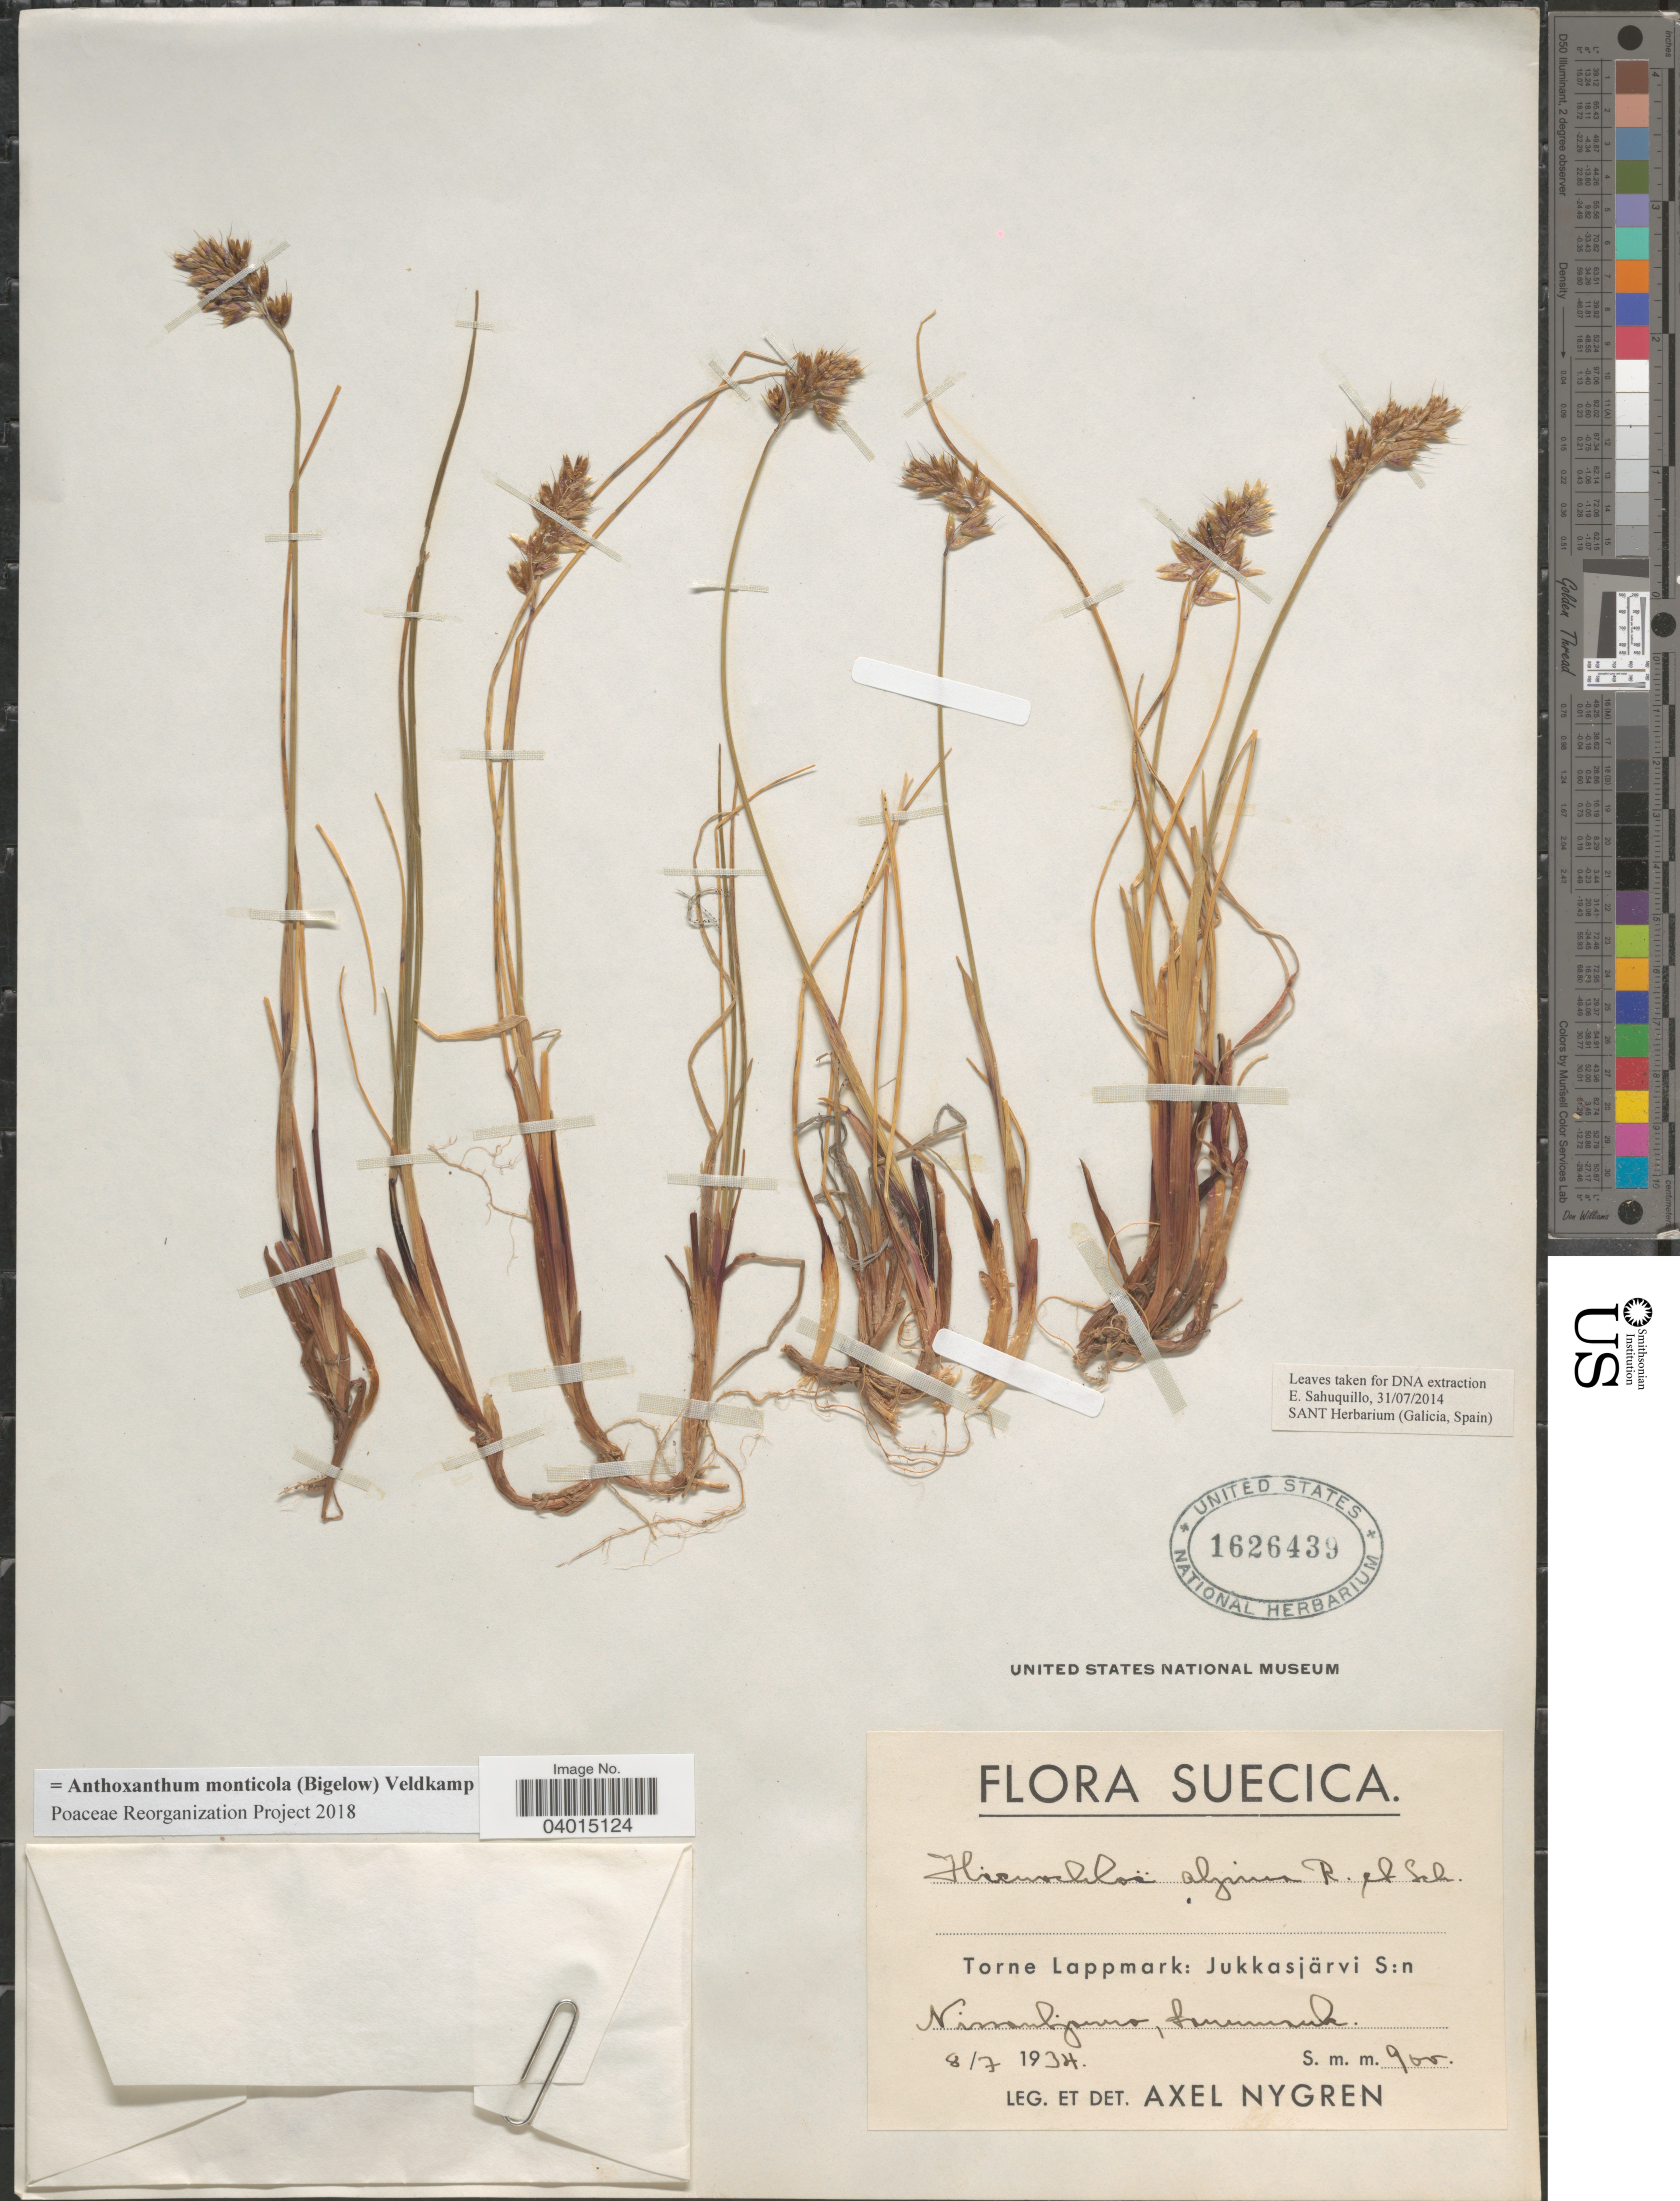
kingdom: Plantae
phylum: Tracheophyta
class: Liliopsida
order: Poales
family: Poaceae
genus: Anthoxanthum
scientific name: Anthoxanthum monticola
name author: (Bigelow) Veldkamp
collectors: A. Nygren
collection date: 1934-07-08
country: Sweden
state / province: Norrbotten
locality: Suecica. Torne Lappmark: Jukkasjärvi. Nissonjarvo [interpreted], Sammervik [interpreted].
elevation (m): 900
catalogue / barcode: US 1626439